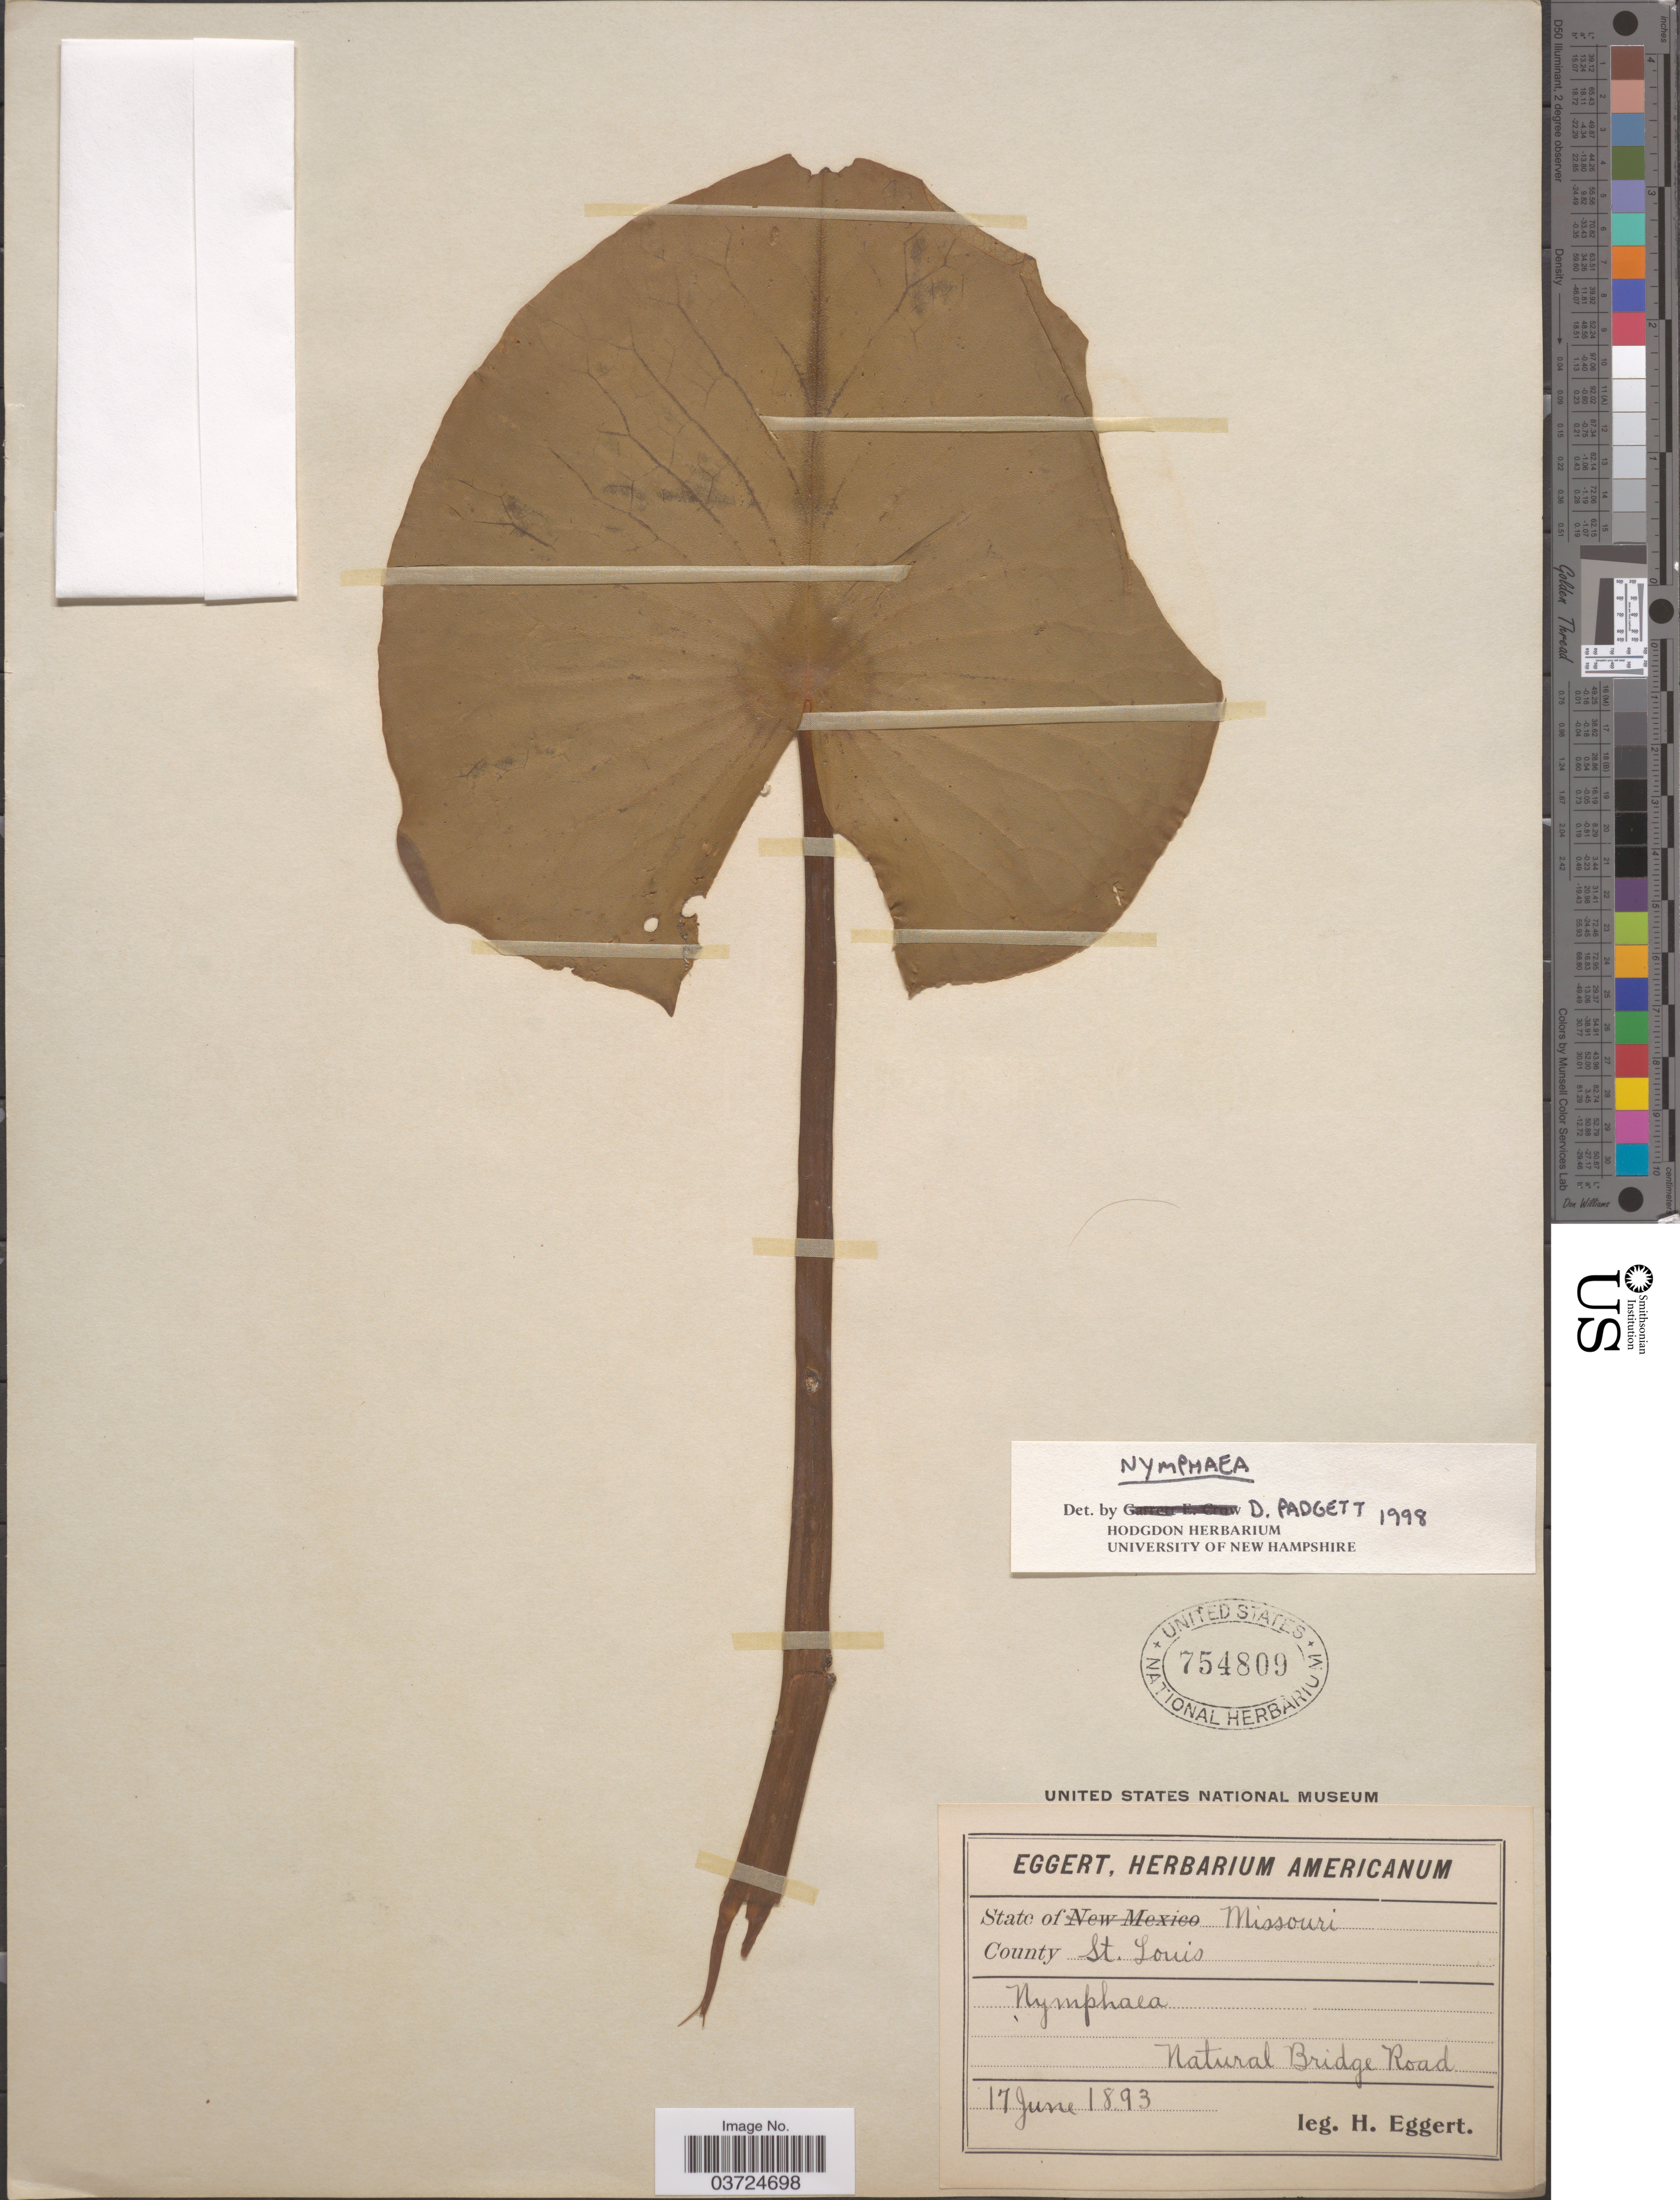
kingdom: Plantae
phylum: Tracheophyta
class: Magnoliopsida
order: Nymphaeales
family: Nymphaeaceae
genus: Nuphar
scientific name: Nuphar sp.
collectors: H. Eggert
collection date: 1893-06-17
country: United States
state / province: Missouri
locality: County St. Louis. Natural Bridge Road.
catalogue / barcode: US 754809